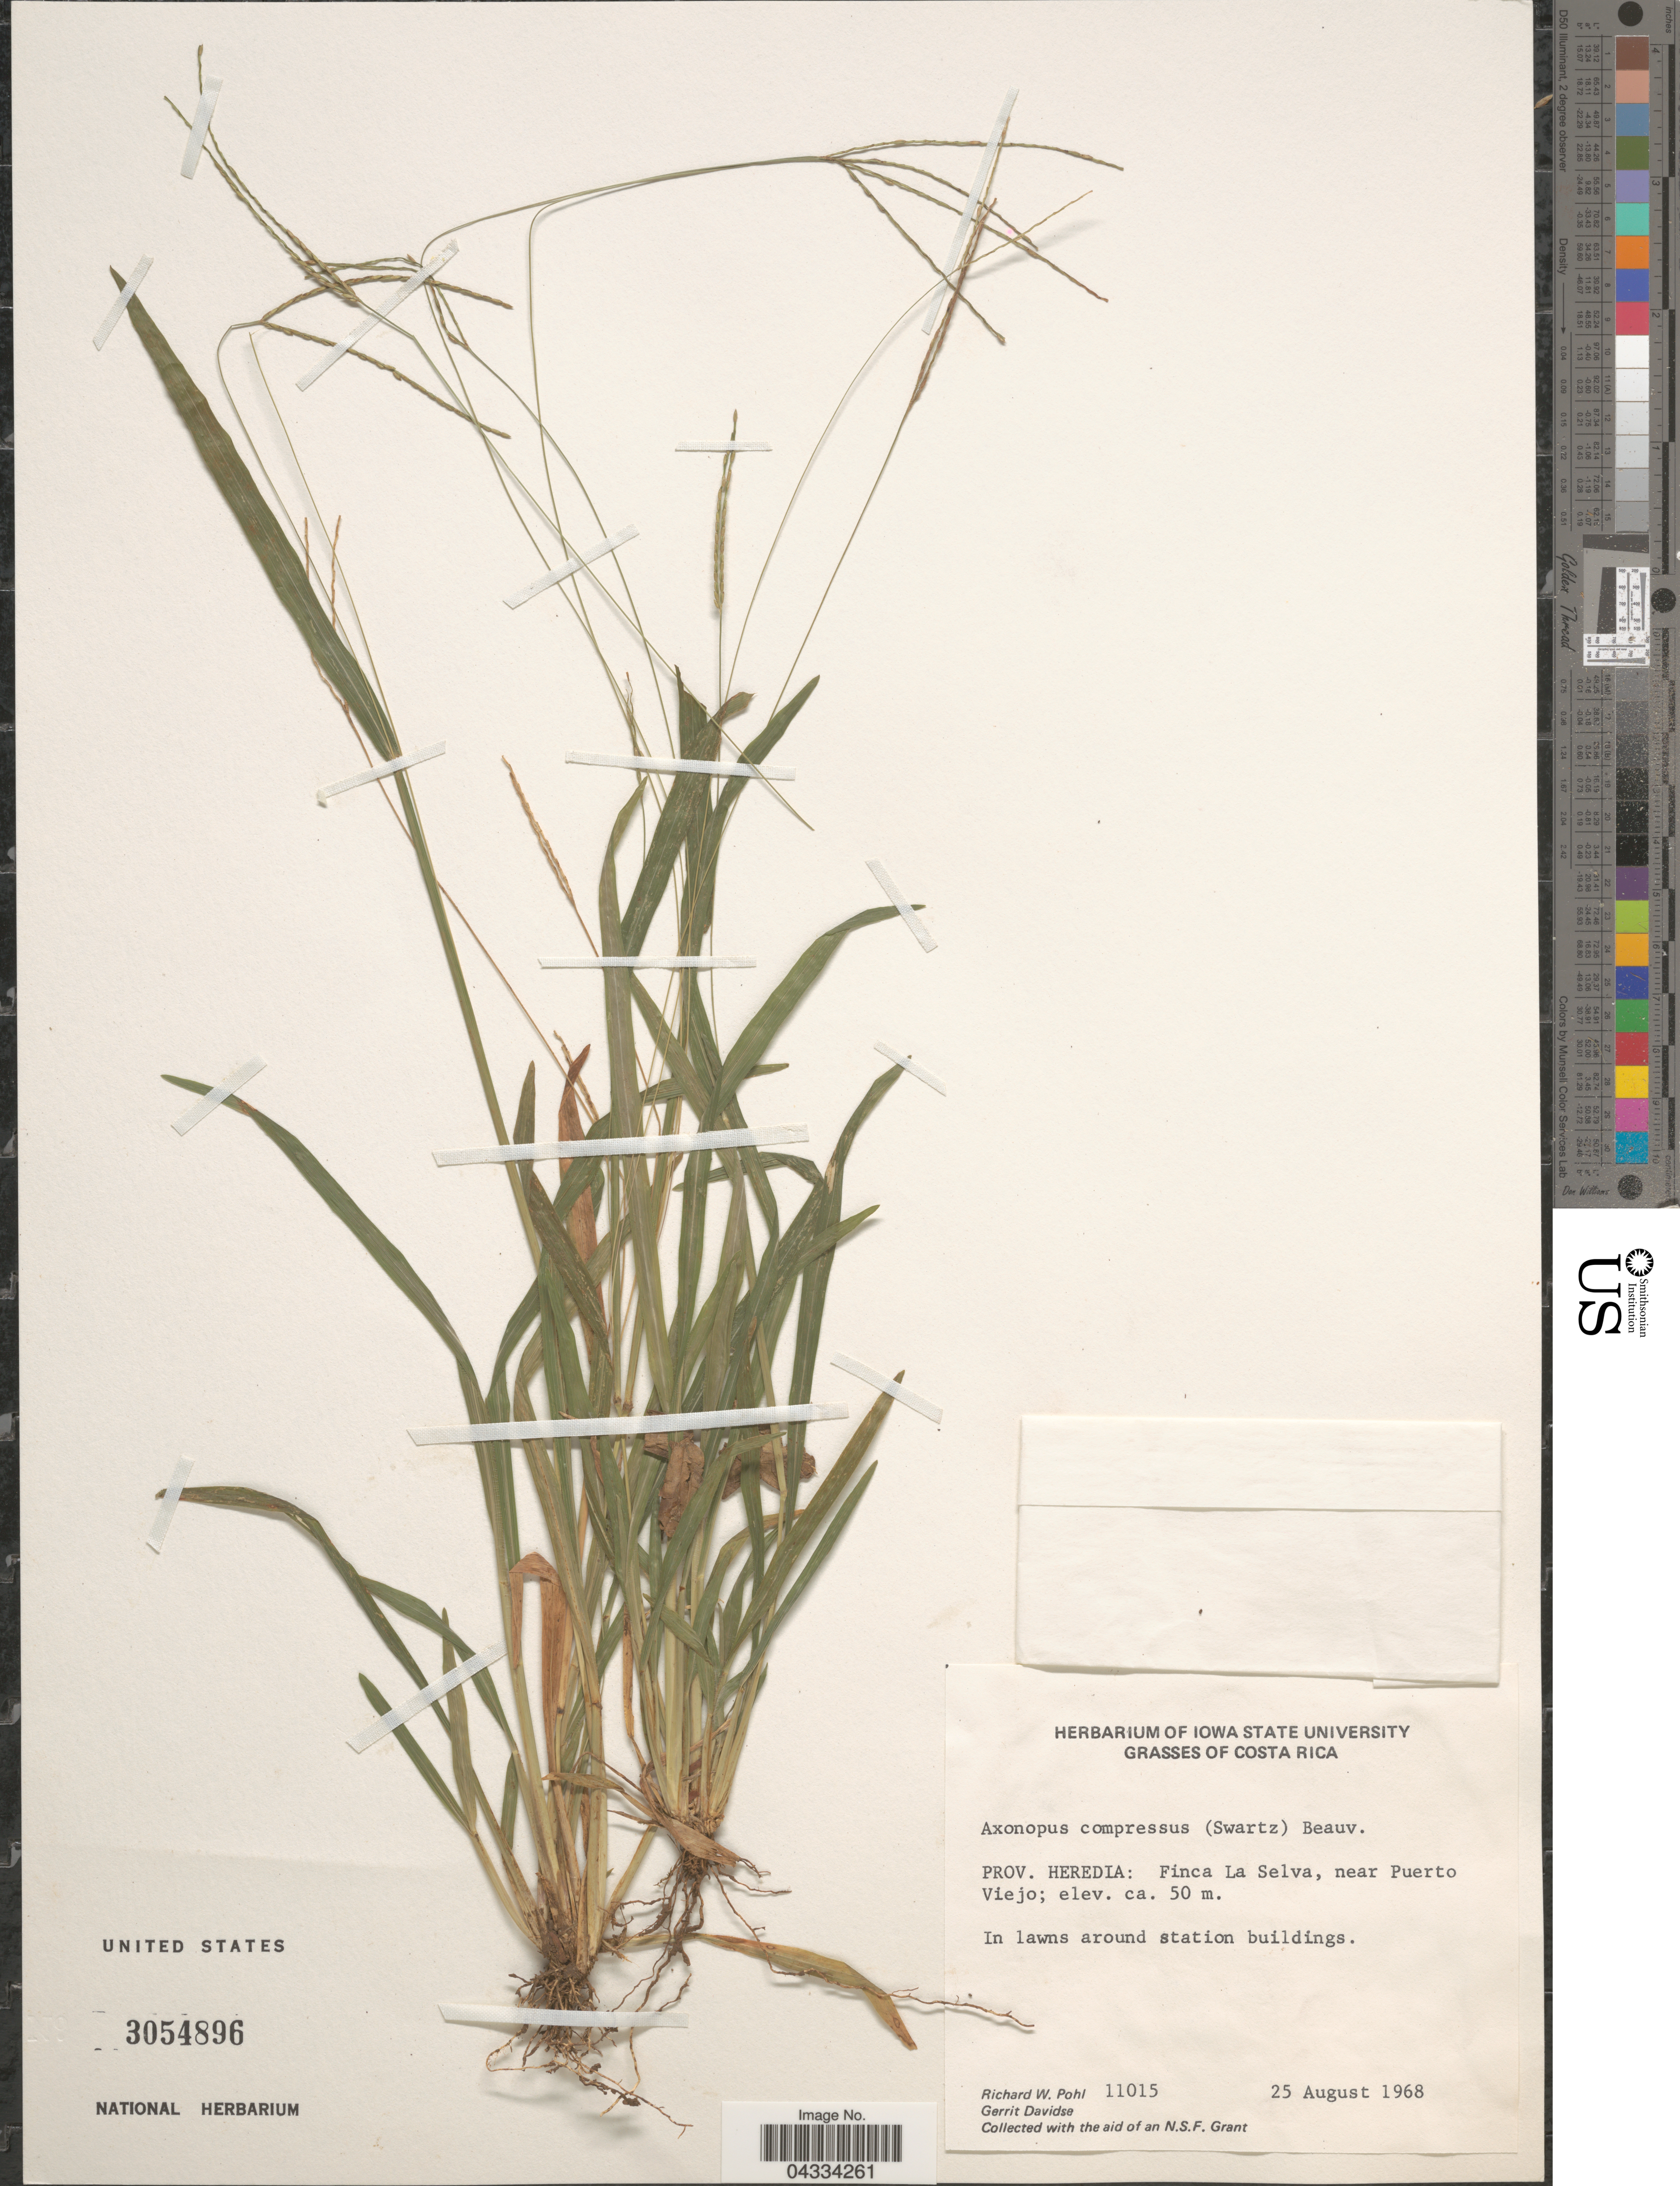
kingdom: Plantae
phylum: Tracheophyta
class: Liliopsida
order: Poales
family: Poaceae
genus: Axonopus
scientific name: Axonopus compressus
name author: (Sw.) P. Beauv.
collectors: R. W. Pohl & G. Davidse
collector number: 11015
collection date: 1968-08-25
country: Costa Rica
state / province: Heredia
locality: Finca La Selva, near Puerto Viejo.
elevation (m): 50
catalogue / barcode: US 3054896